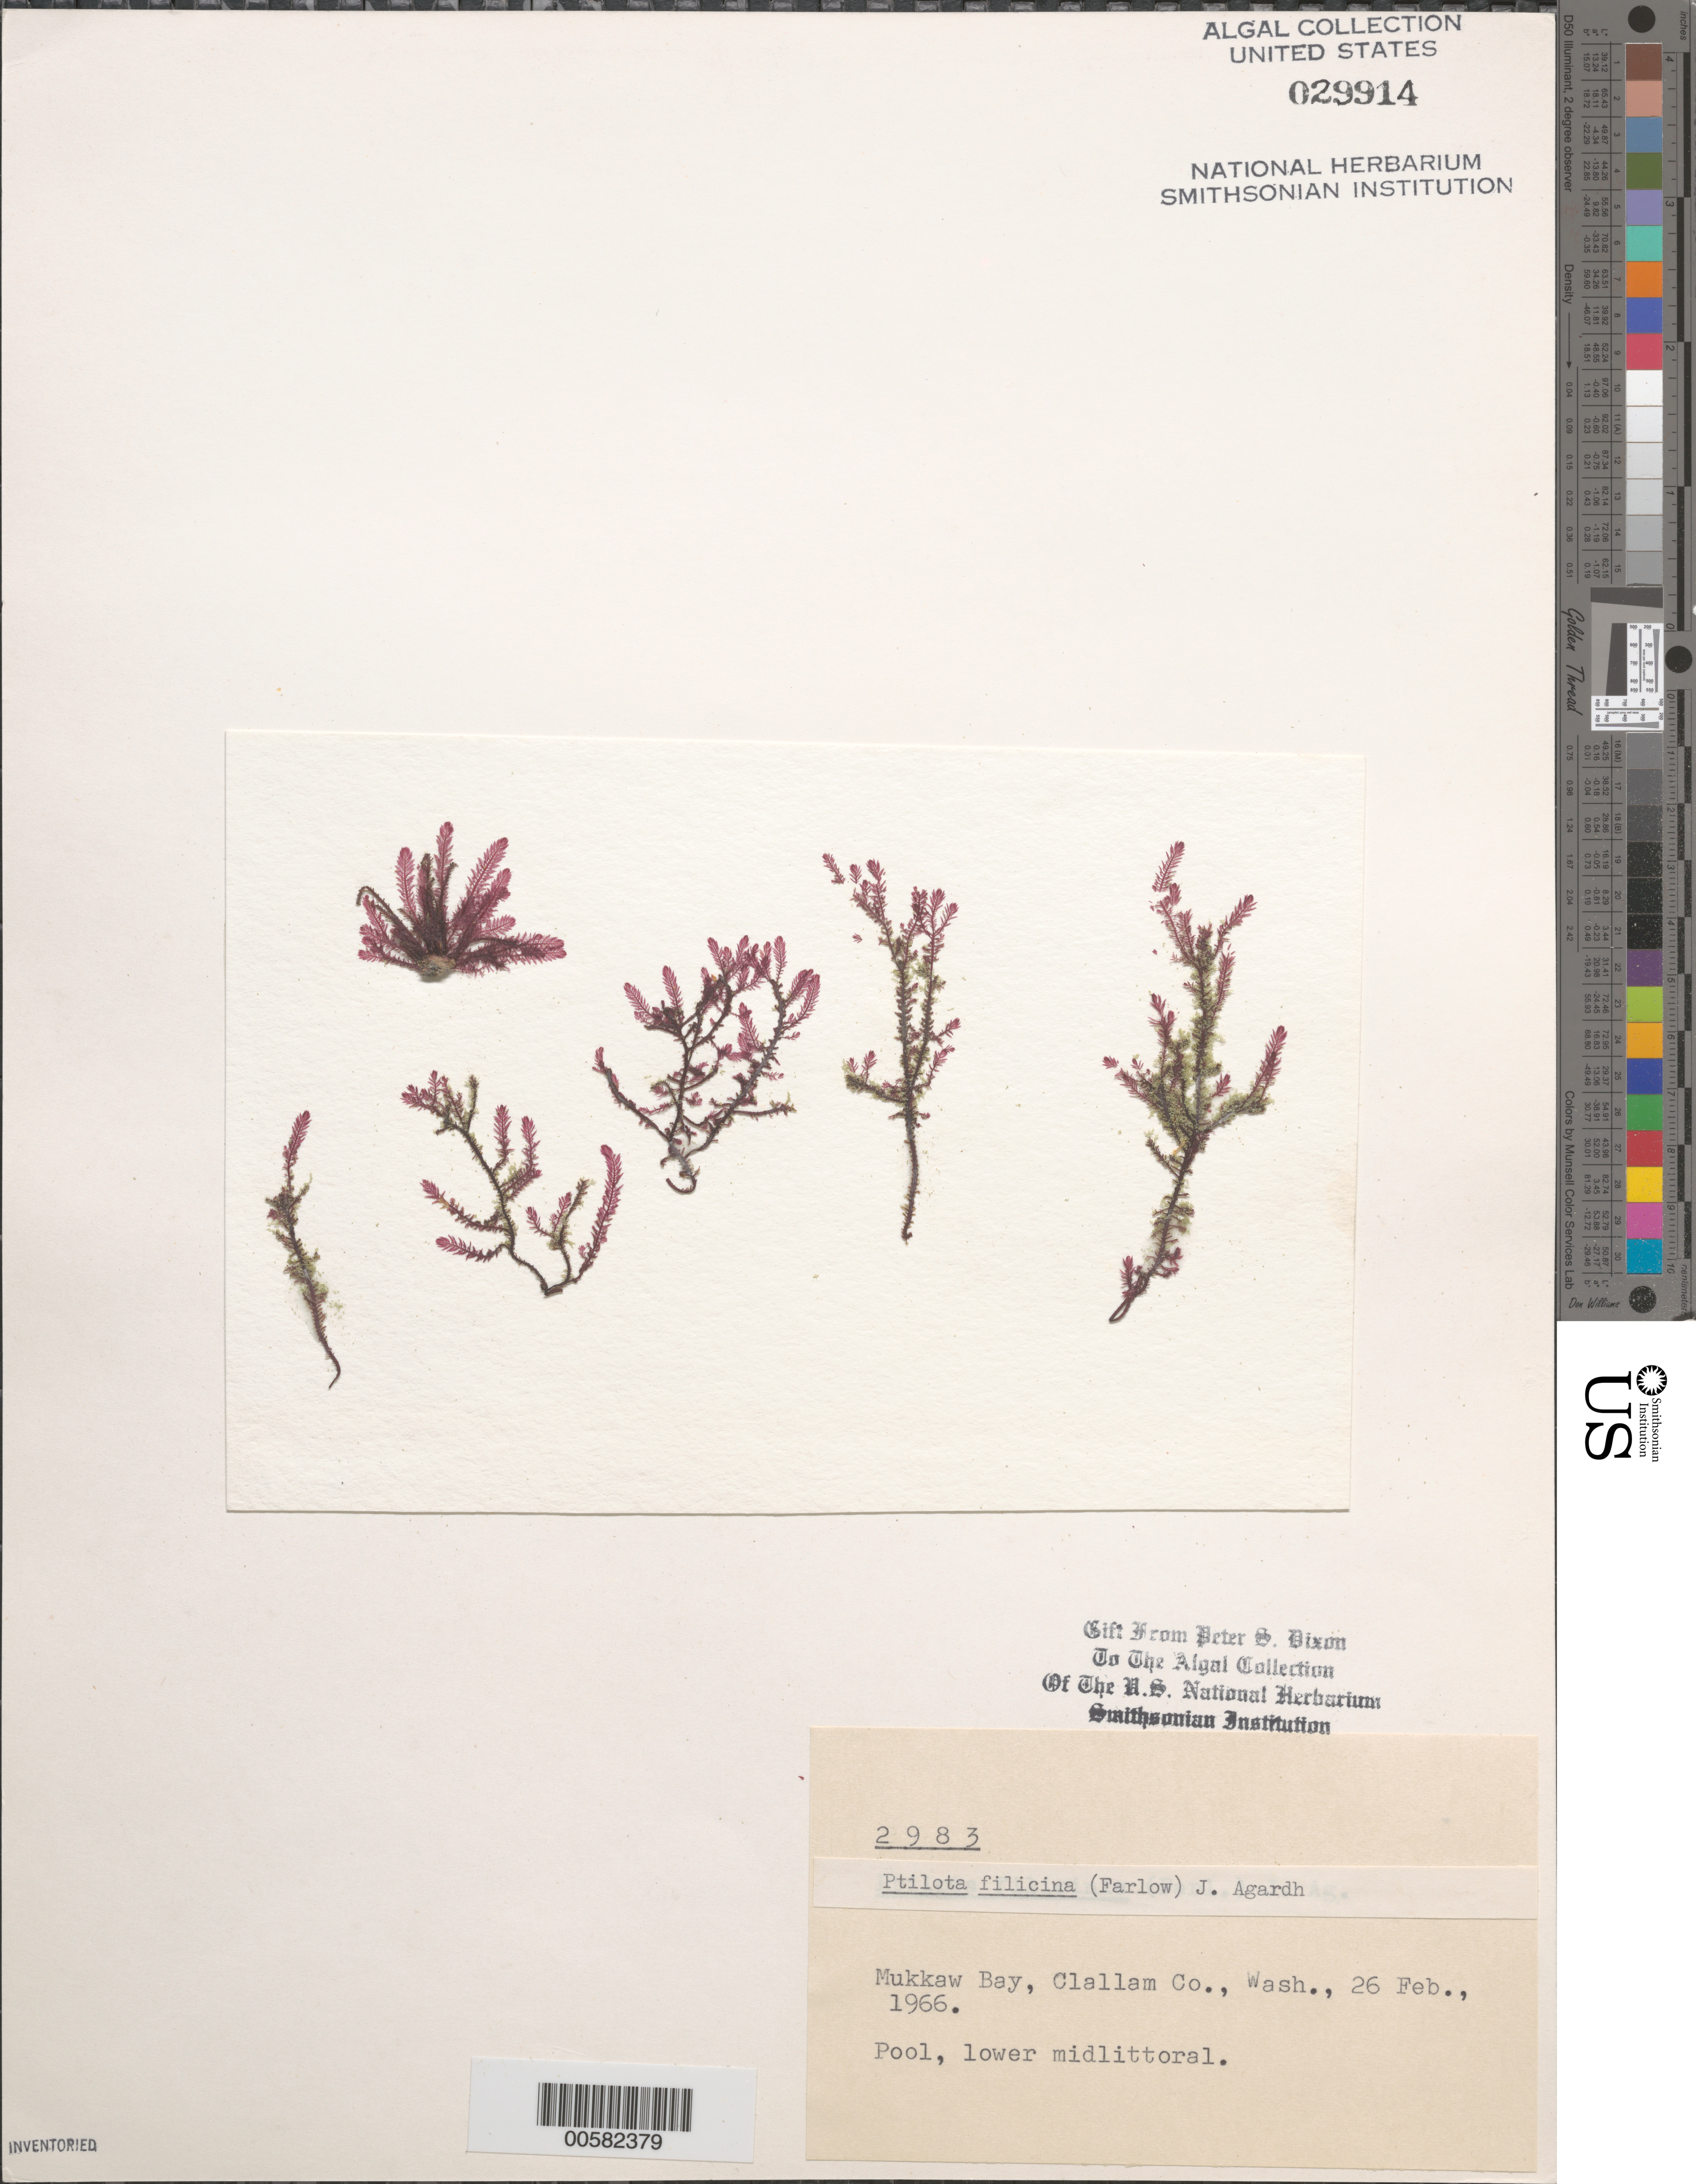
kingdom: Plantae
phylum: Rhodophyta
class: Florideophyceae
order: Ceramiales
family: Wrangeliaceae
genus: Ptilota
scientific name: Ptilota filicina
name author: J. Agardh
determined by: Dixon, P. S.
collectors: P. S. Dixon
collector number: PSD 2983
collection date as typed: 26 Feb 1966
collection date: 1966-02-26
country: United States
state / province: Washington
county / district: Clallam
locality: Mukkaw Bay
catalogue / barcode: US 29914